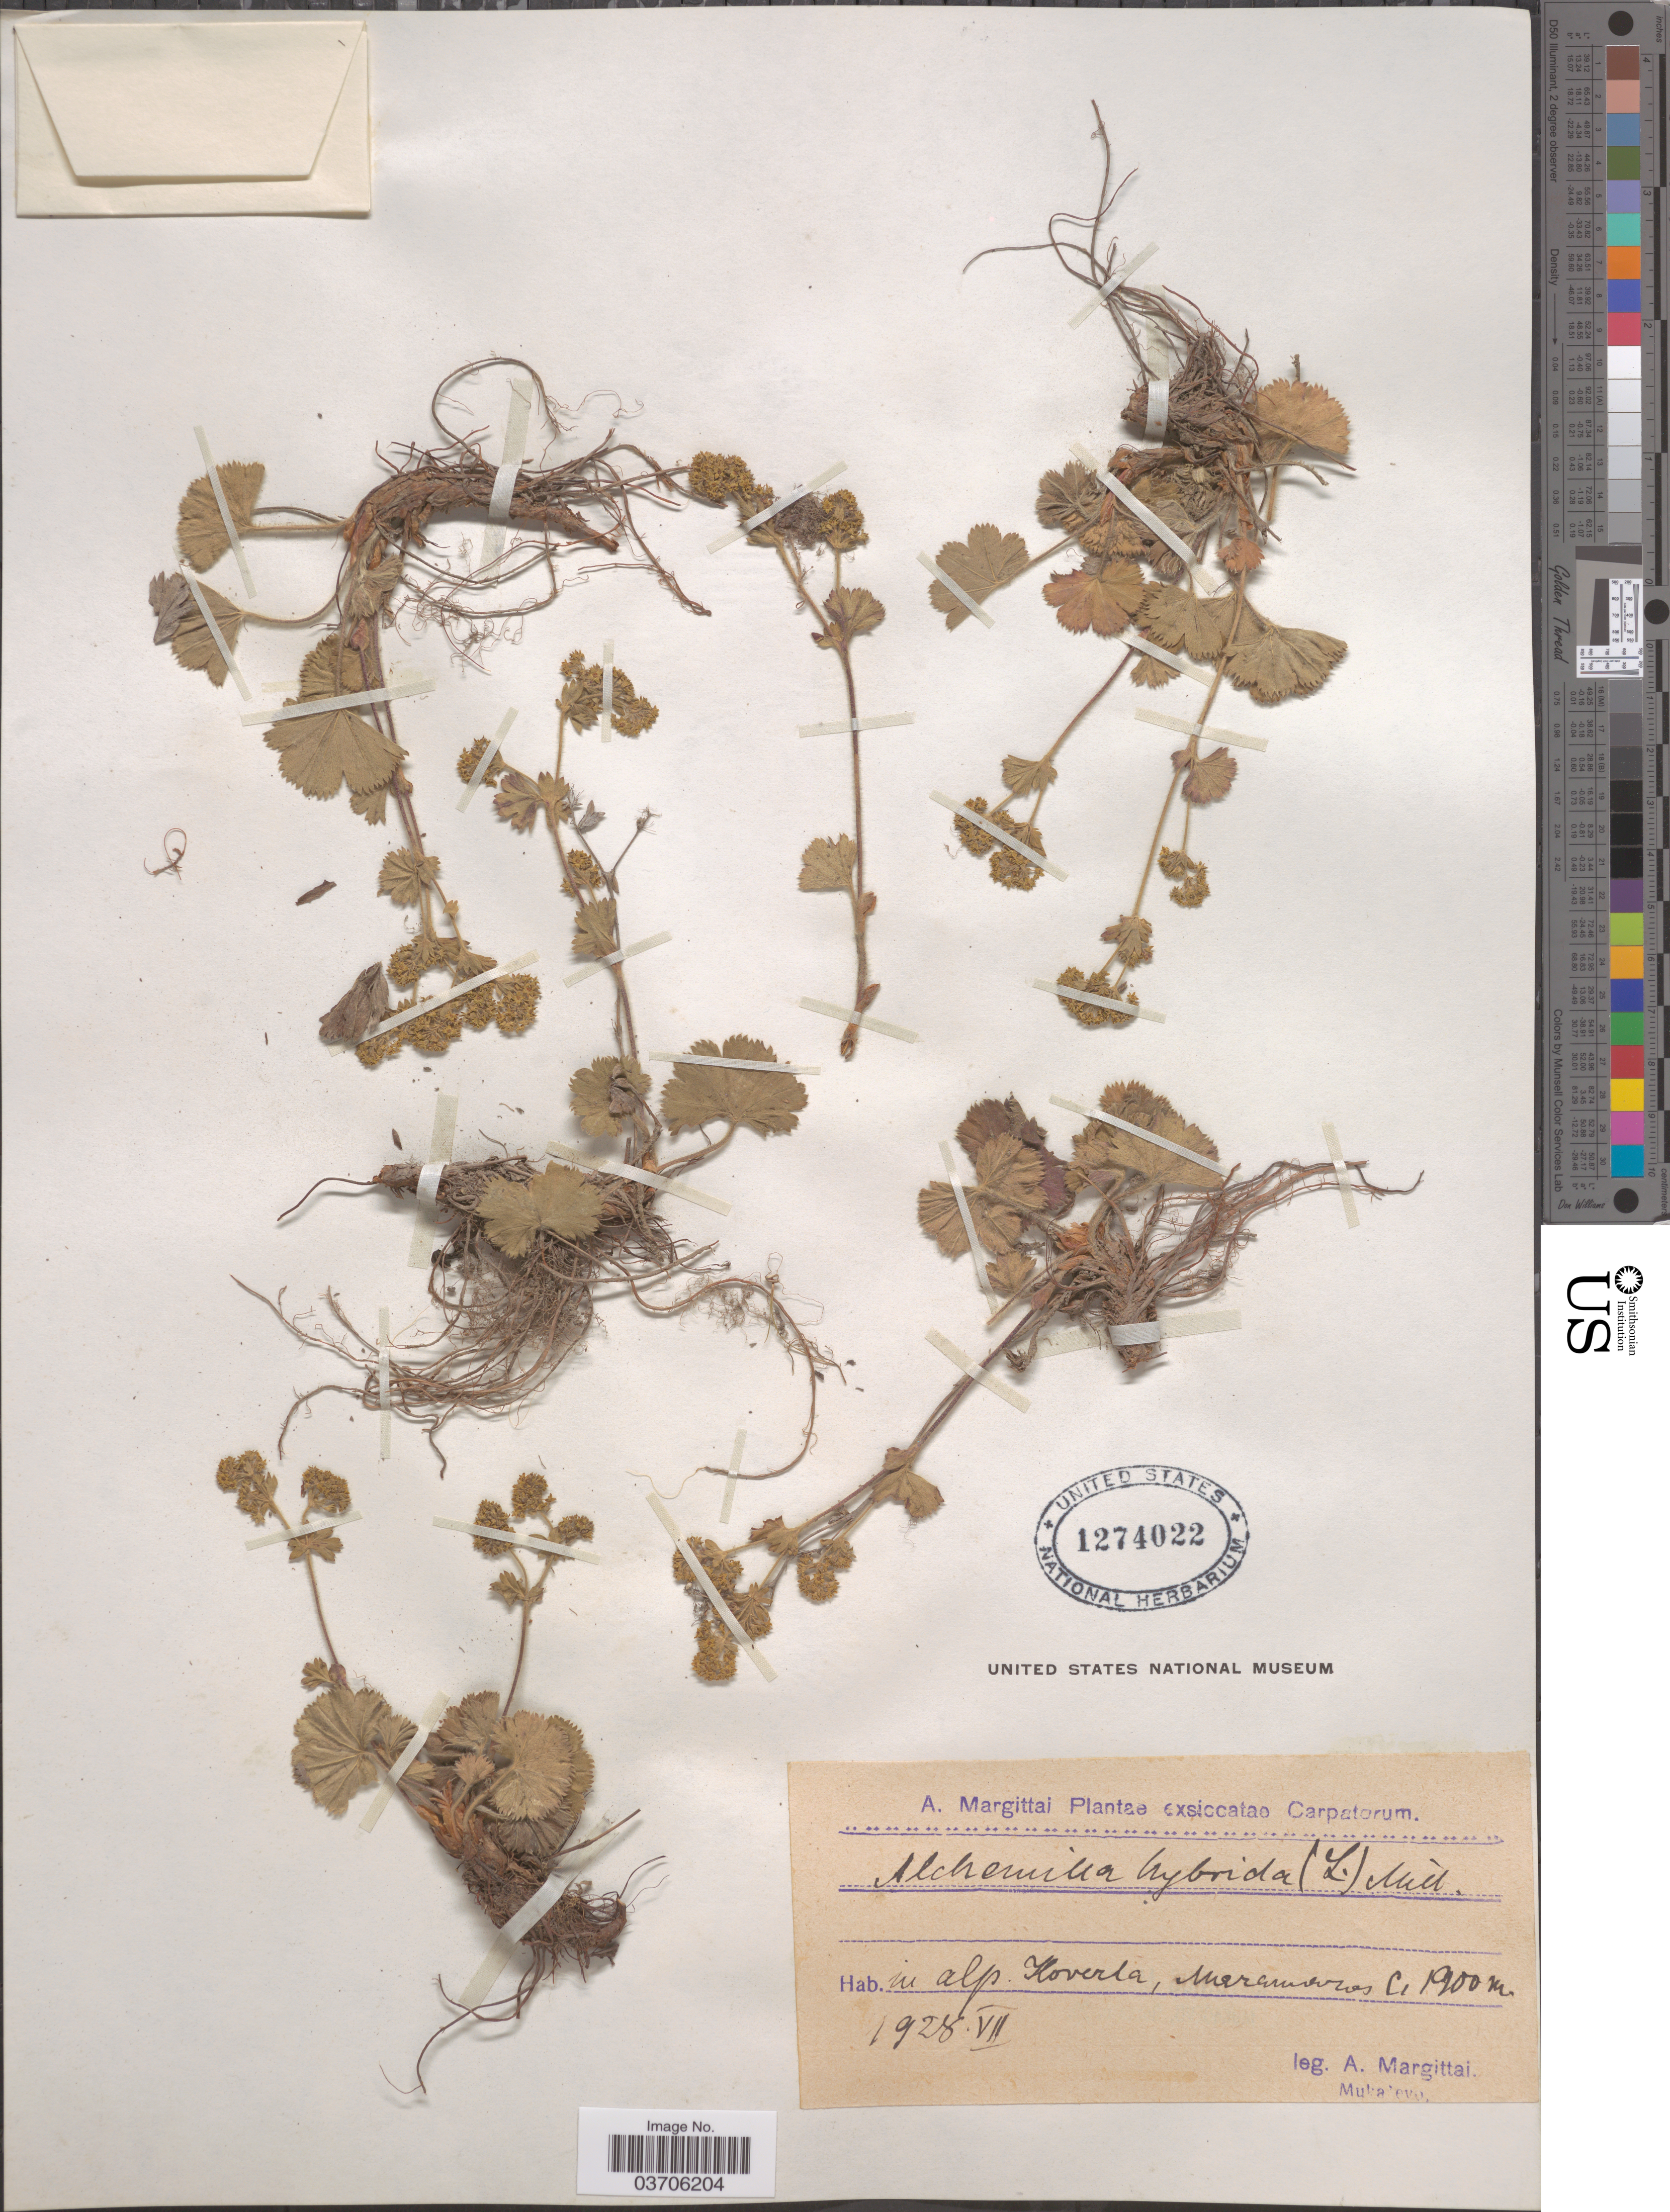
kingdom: Plantae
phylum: Tracheophyta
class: Magnoliopsida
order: Rosales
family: Rosaceae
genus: Alchemilla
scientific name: Alchemilla hybrida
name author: (L.) L.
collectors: A. Margittai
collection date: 1928-07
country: Ukraine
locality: In alp. Hoverla, Maramaros.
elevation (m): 1900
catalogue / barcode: US 1274022